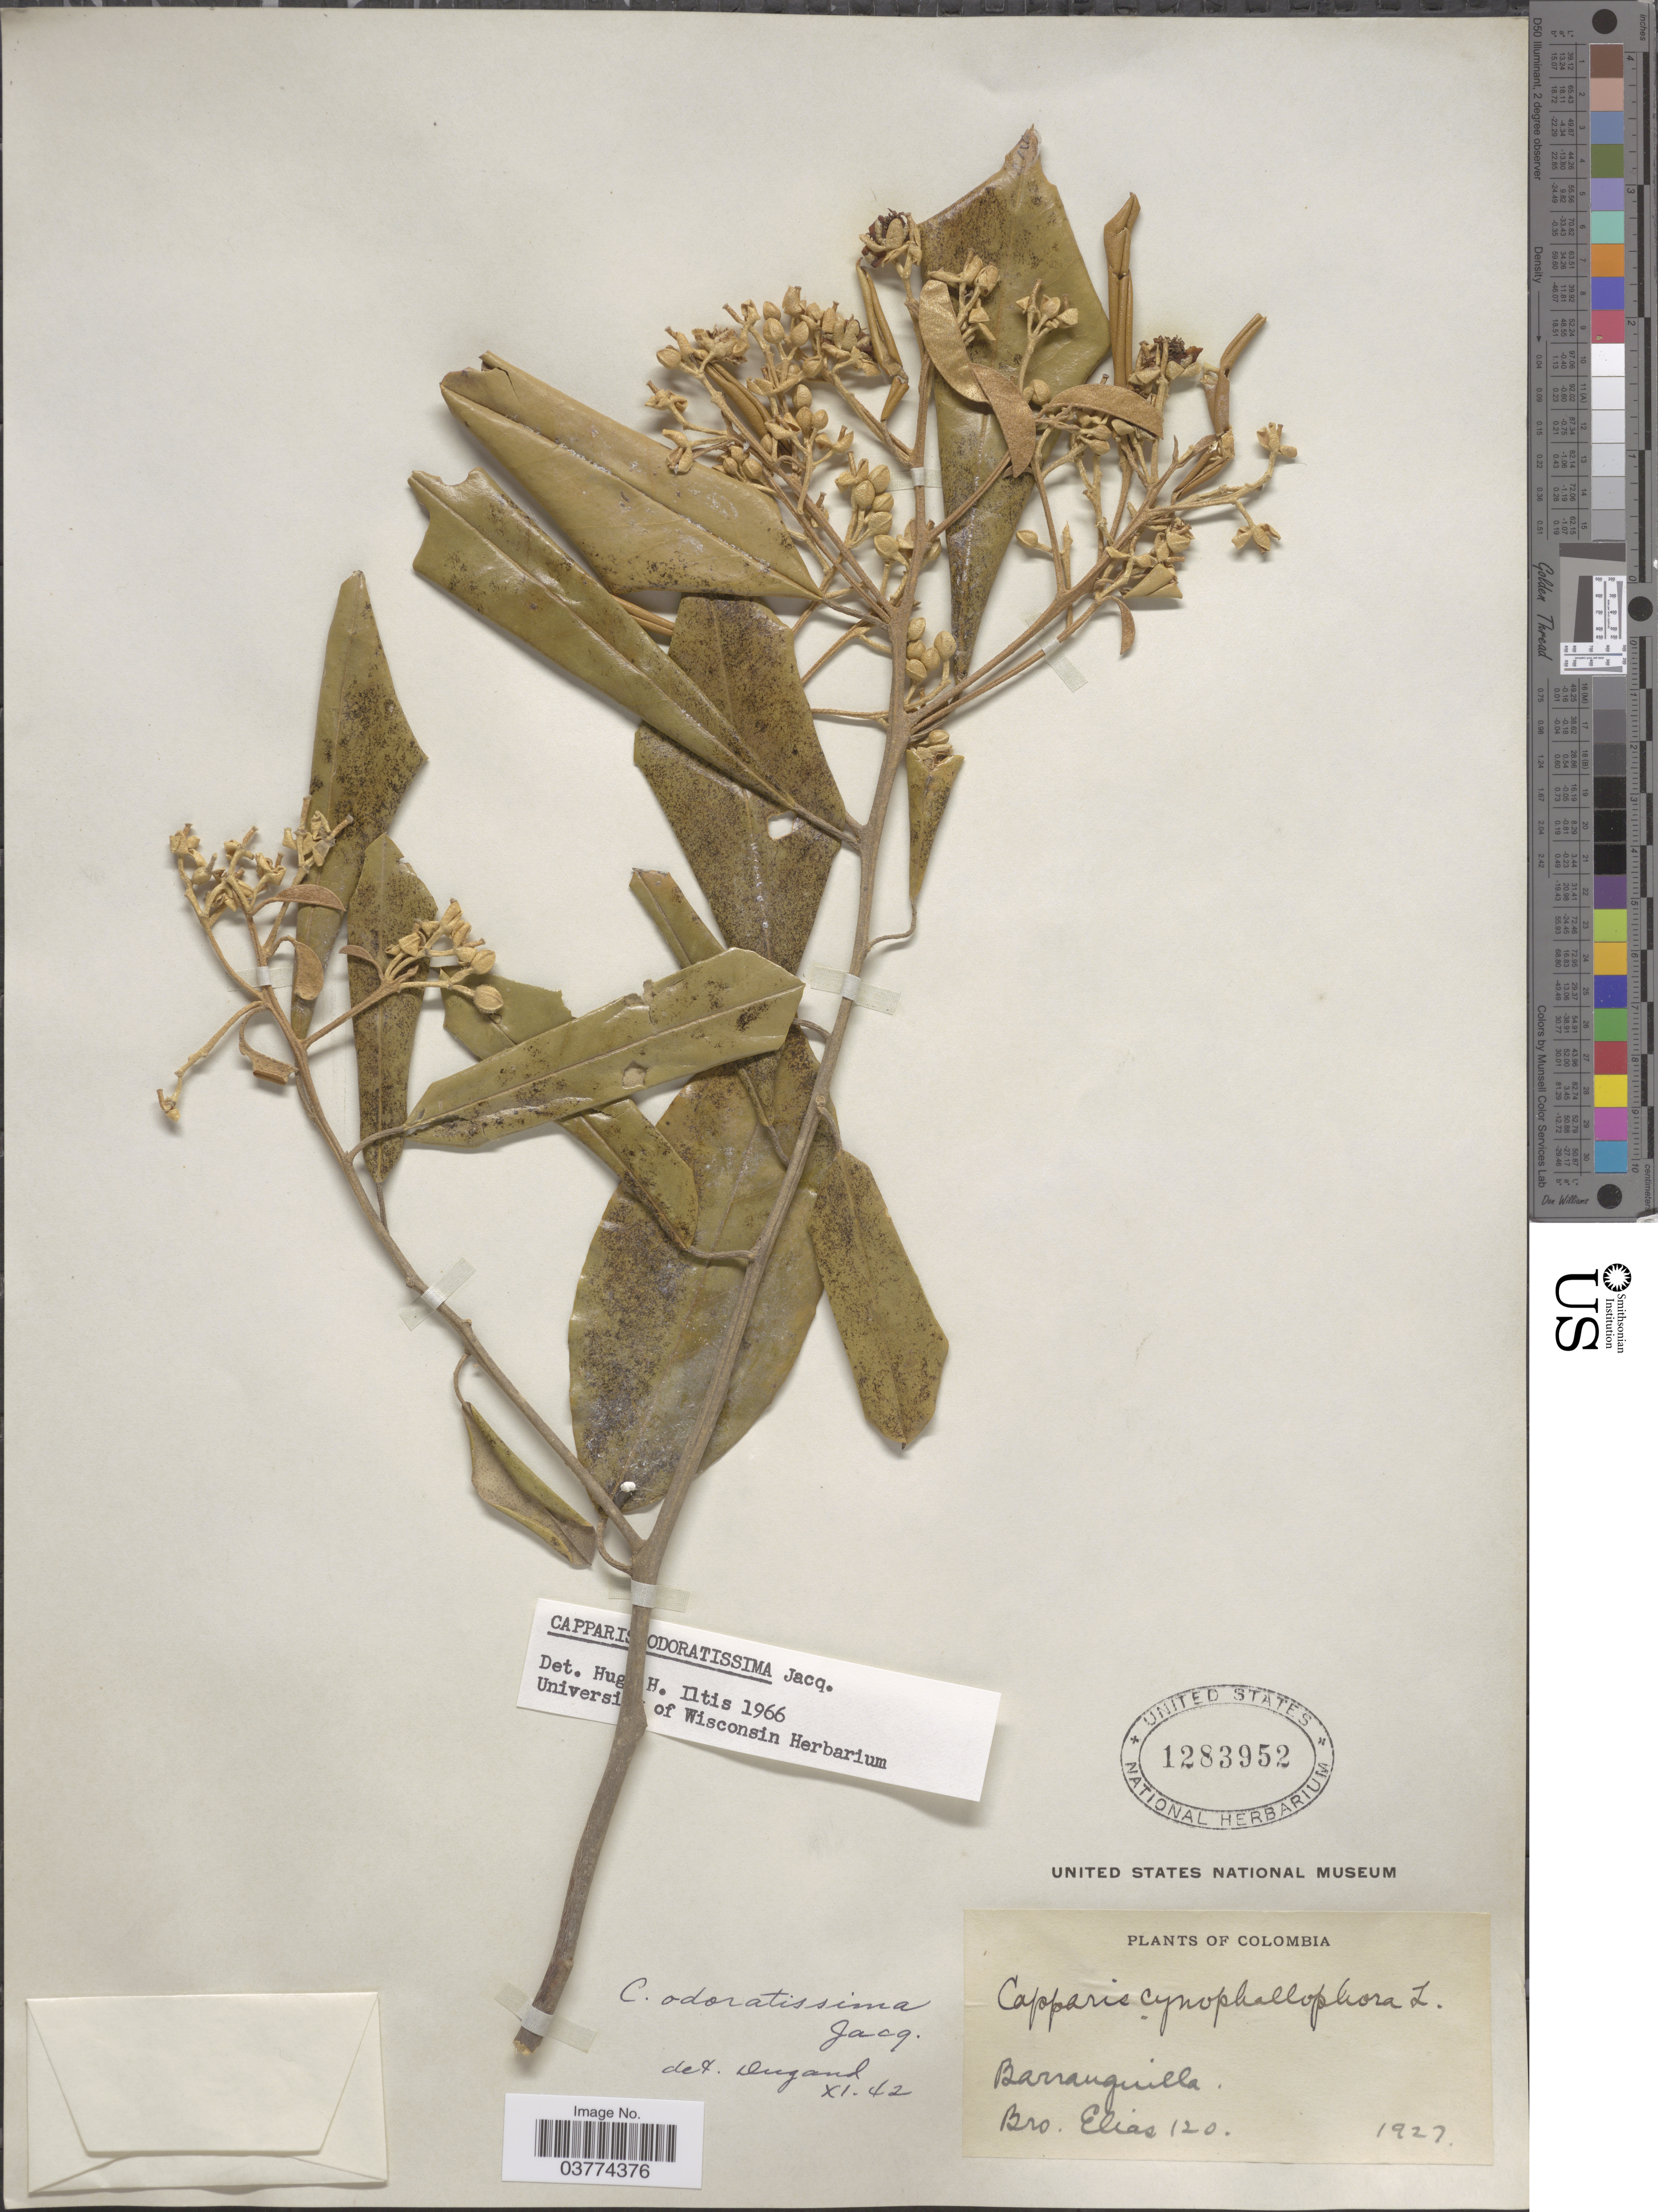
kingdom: Plantae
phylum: Tracheophyta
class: Magnoliopsida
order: Brassicales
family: Capparaceae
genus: Quadrella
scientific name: Quadrella odoratissima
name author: (Jacq.) Hutch.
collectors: Bro. Elias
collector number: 120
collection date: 1927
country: Colombia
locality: Barranquilla.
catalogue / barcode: US 1283952